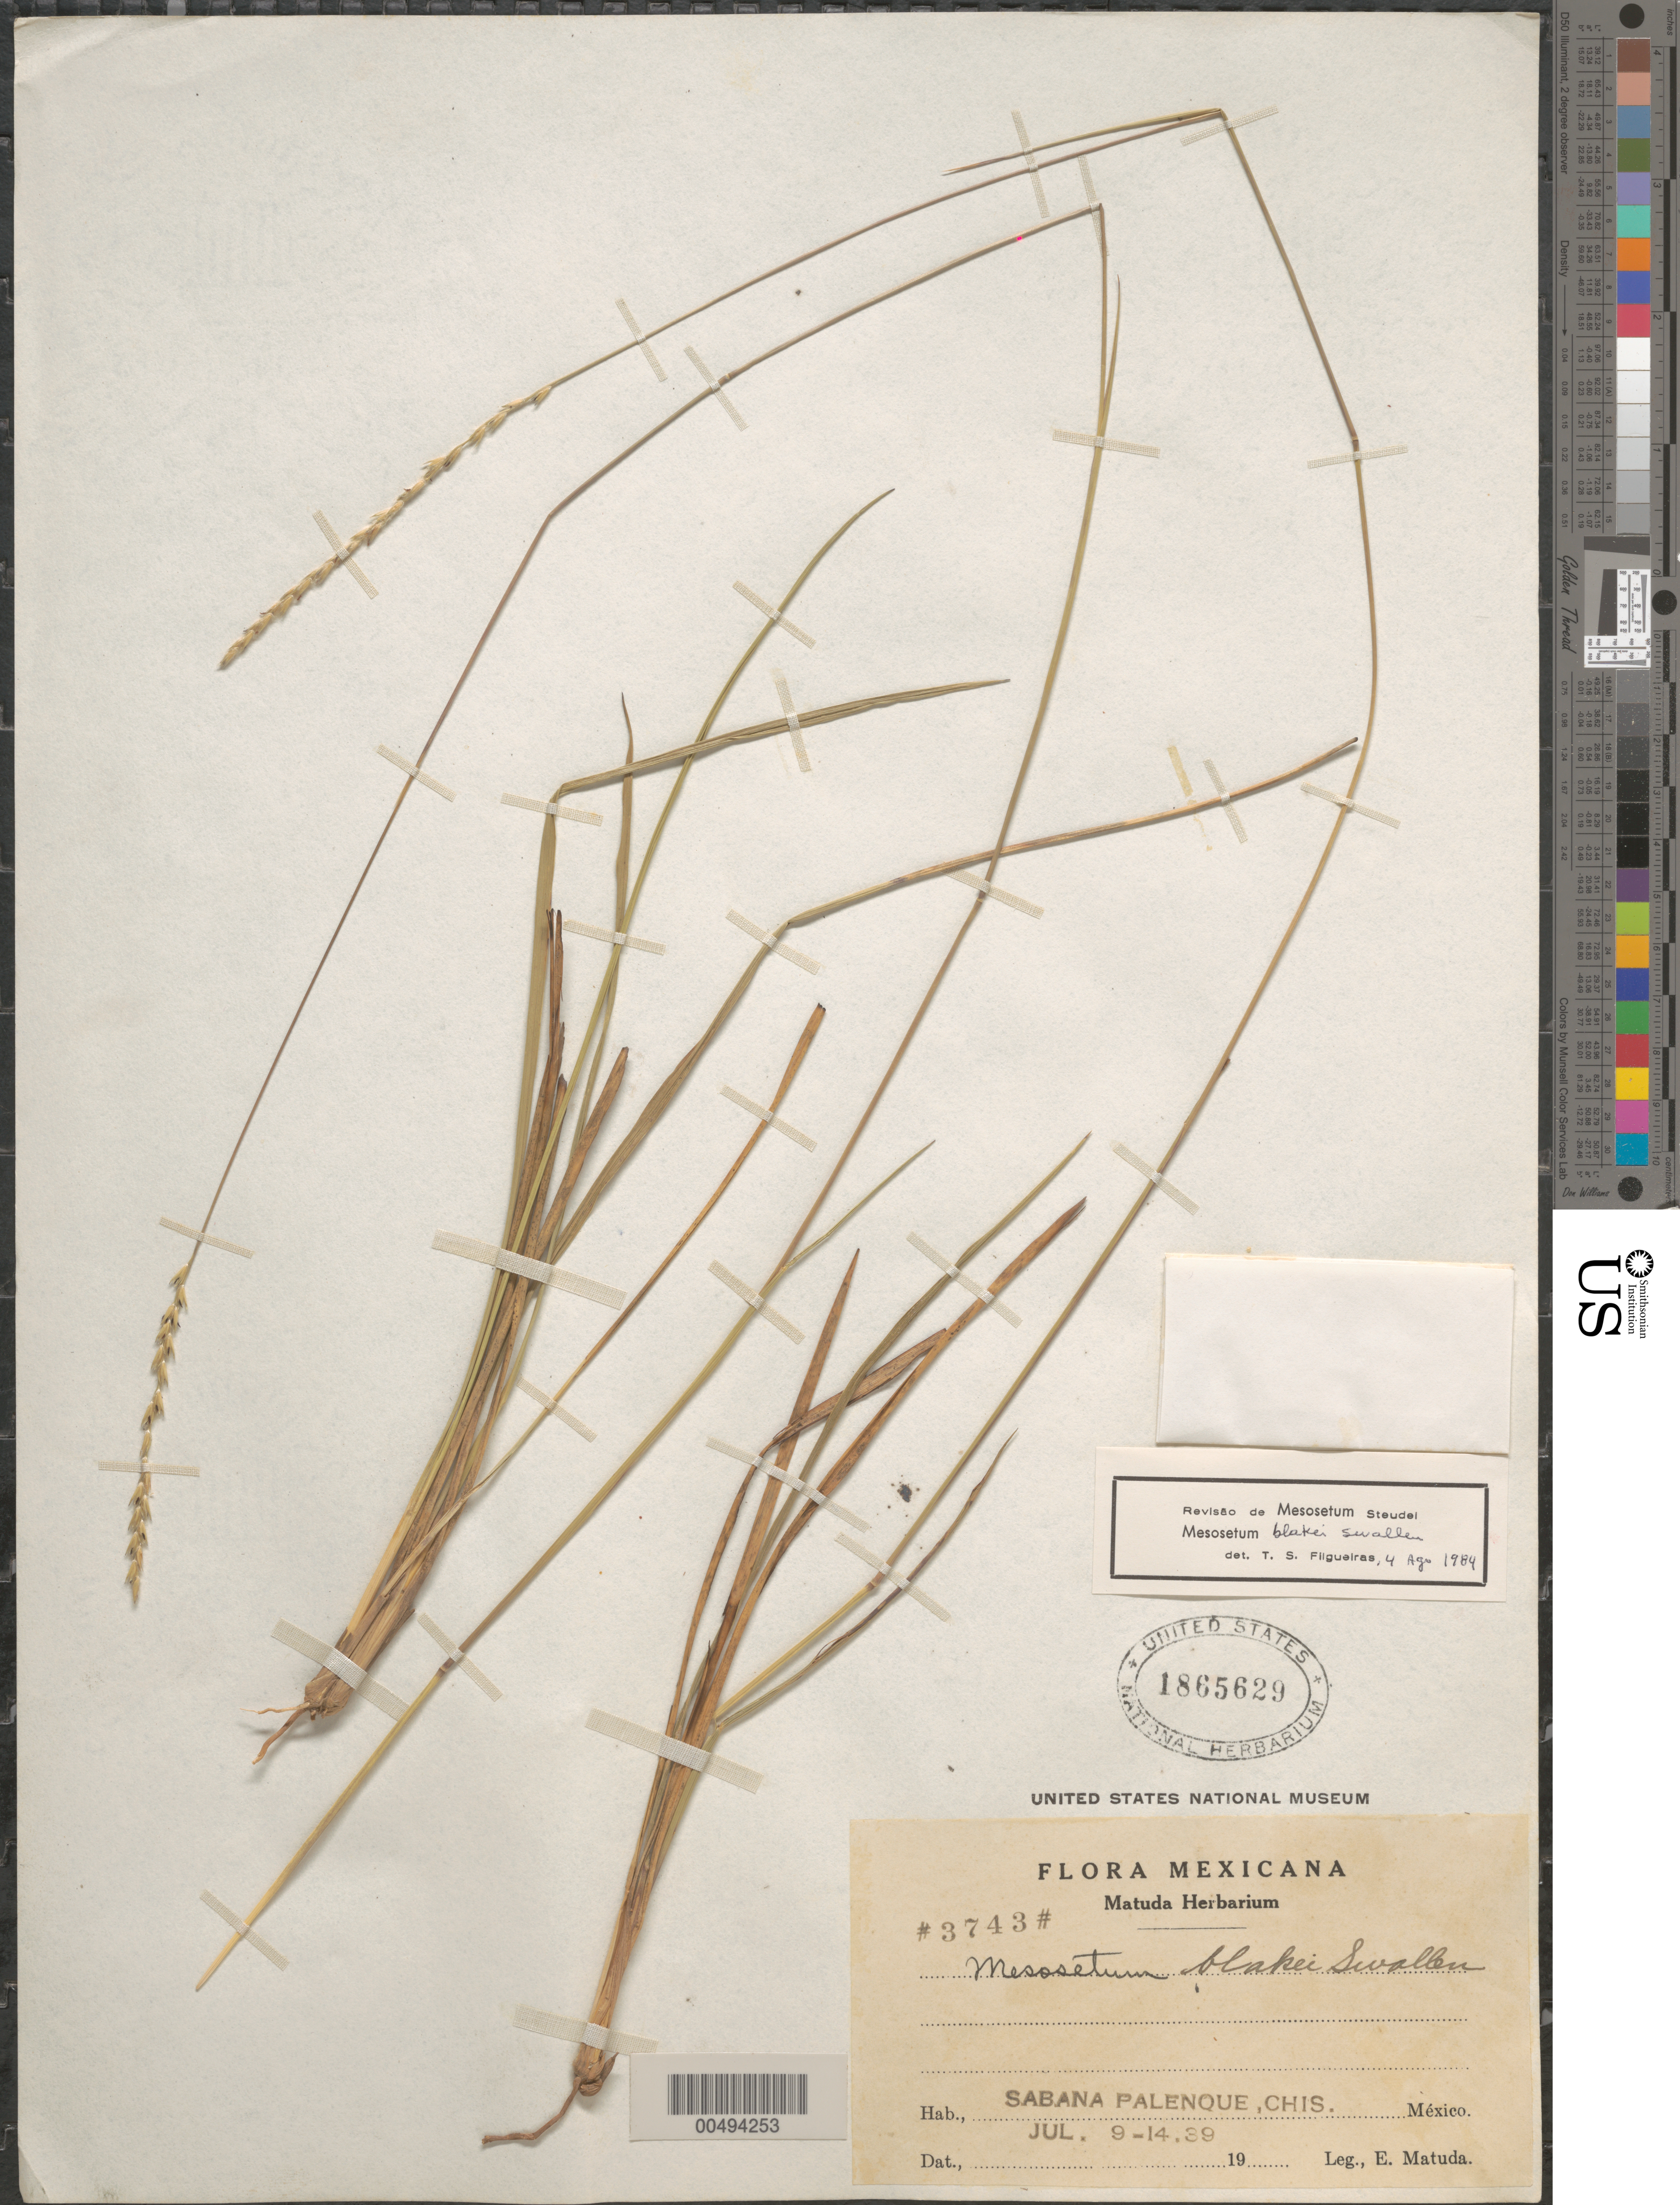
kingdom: Plantae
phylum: Tracheophyta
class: Liliopsida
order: Poales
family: Poaceae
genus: Mesosetum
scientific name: Mesosetum blakei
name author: Swallen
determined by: Filgueiras, T. S.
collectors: E. Matuda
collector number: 3743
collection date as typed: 9 Jul 1939 to 14 Jul 1939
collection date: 1939-07-09/1939-07-14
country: Mexico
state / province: Chiapas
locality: Sabana, Palenque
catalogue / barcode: US 1865629